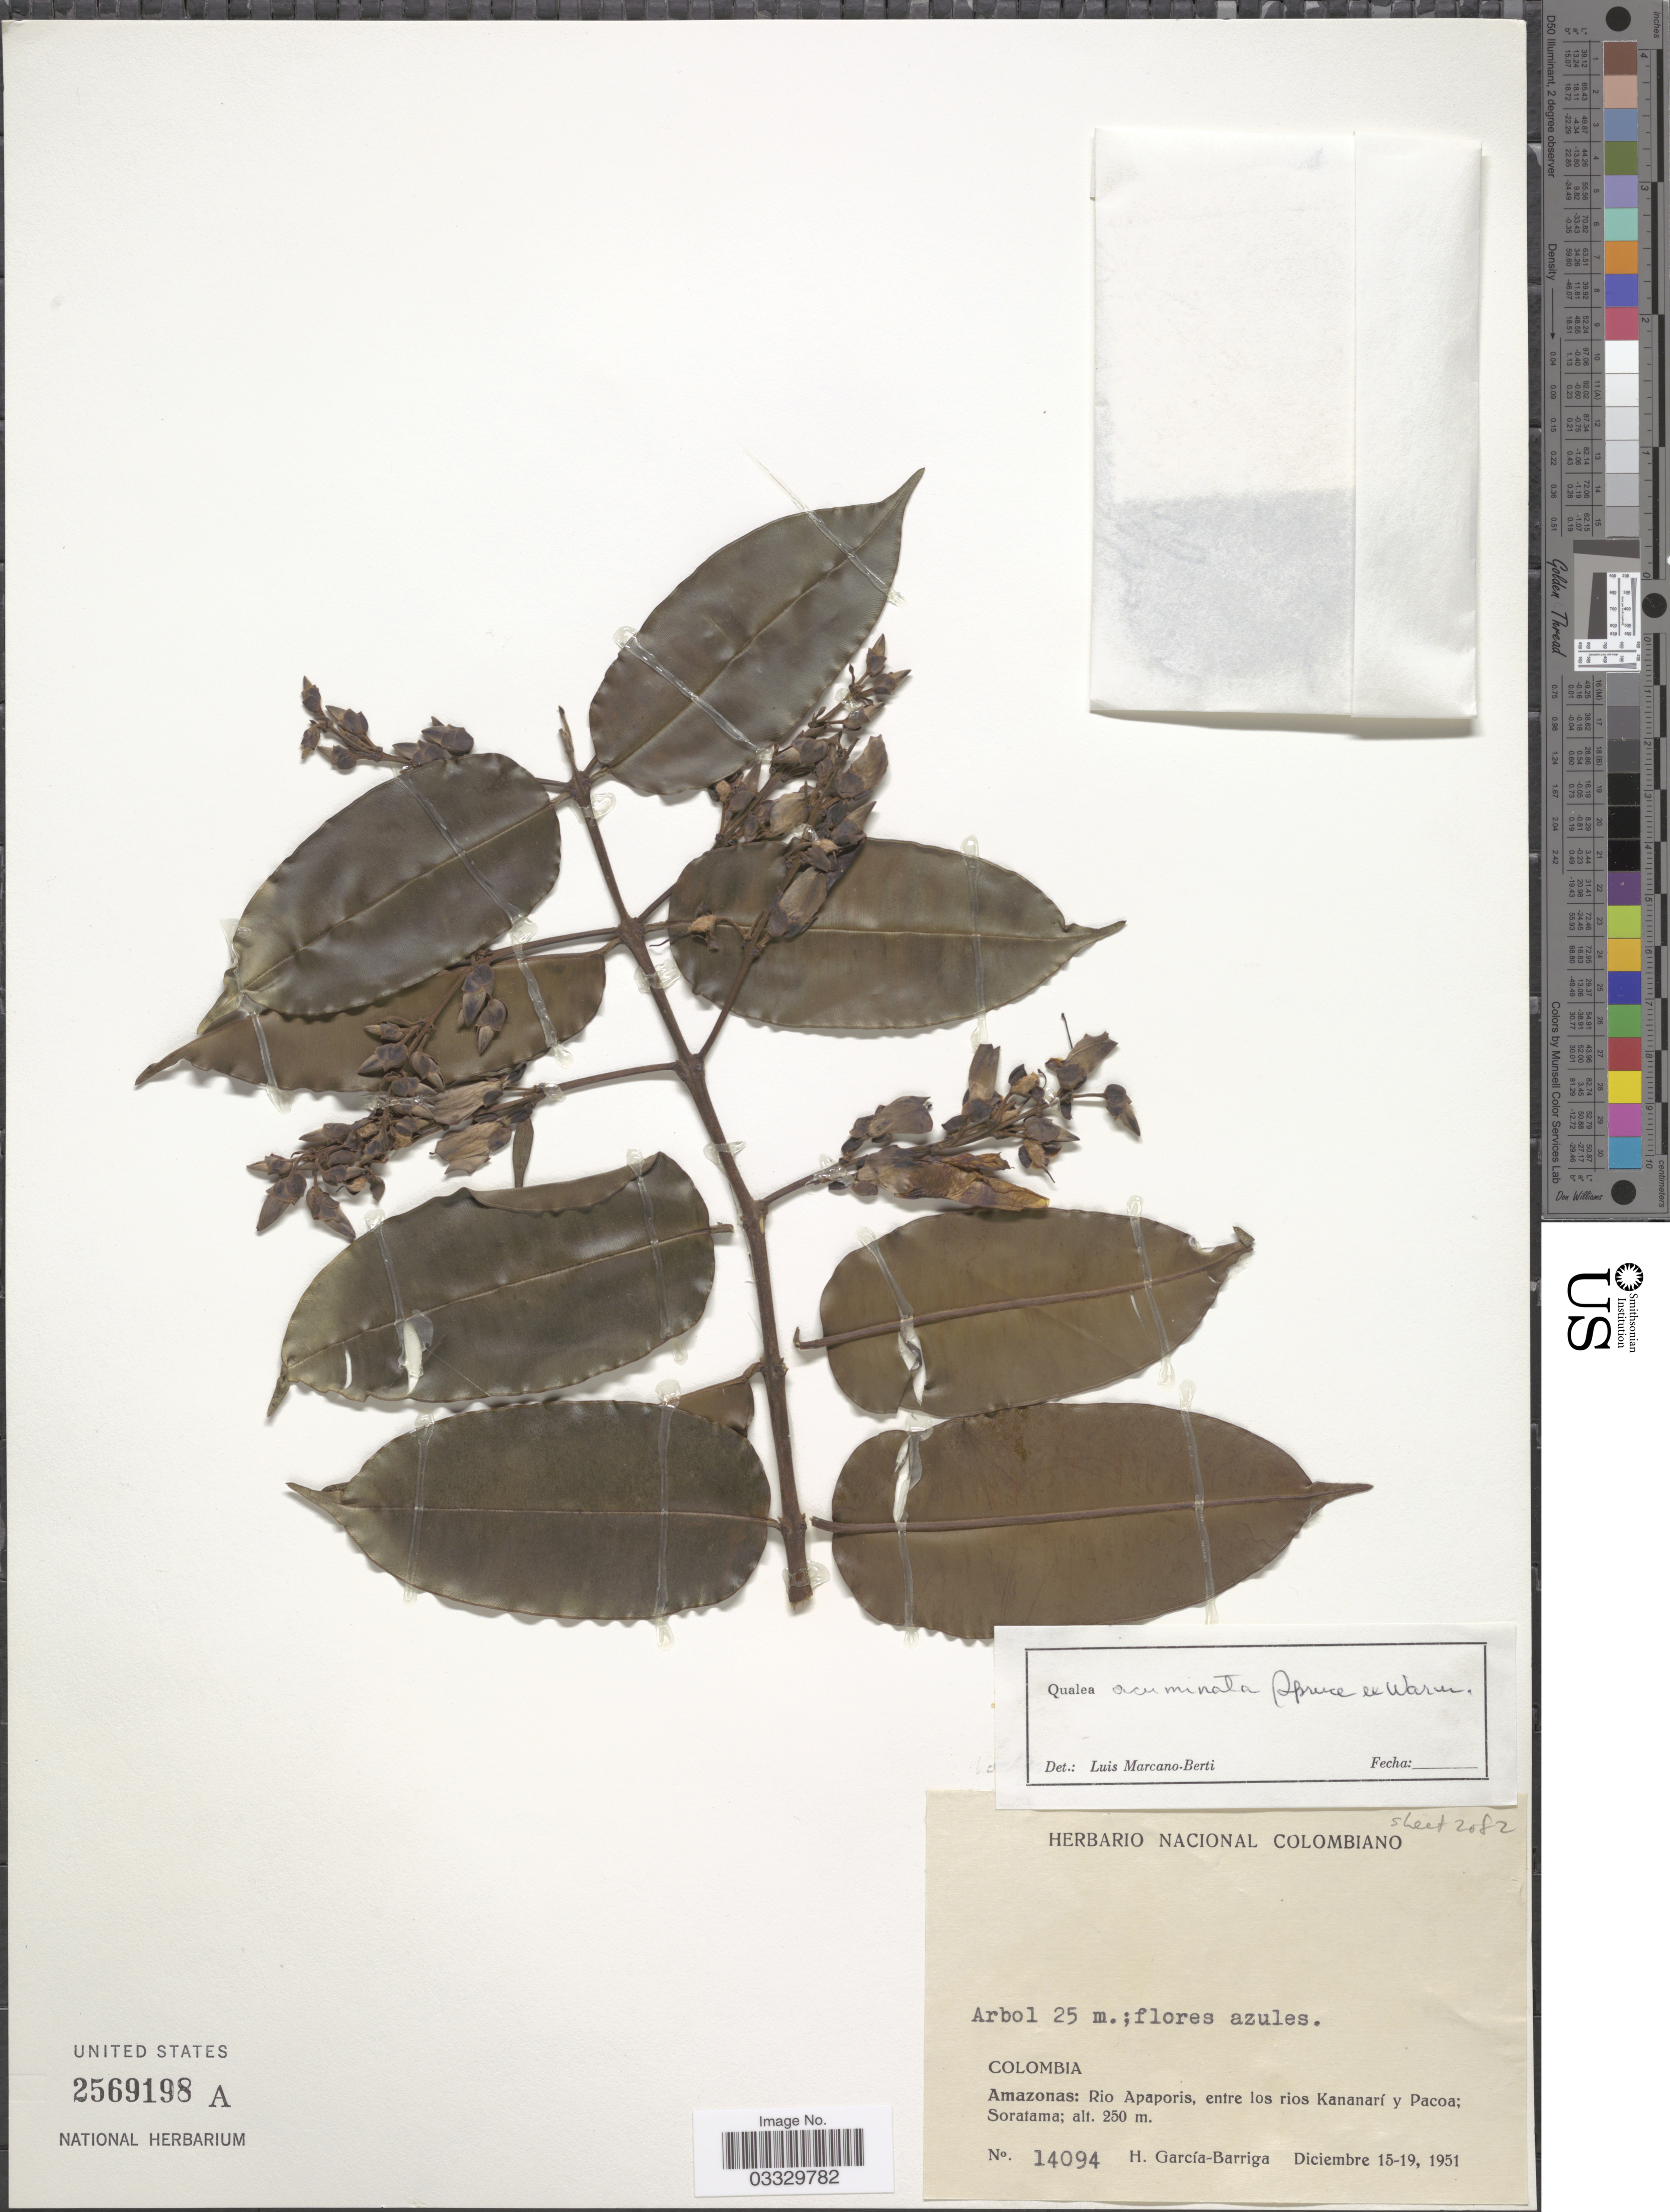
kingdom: Plantae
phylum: Tracheophyta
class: Magnoliopsida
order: Myrtales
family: Vochysiaceae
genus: Qualea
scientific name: Qualea acuminata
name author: Spruce ex Warm.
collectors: H. García Barriga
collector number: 14094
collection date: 1951-12-15/1951-12-19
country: Colombia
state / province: Amazônas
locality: Rio Apaporis, entre los rios Kananarí y Pacoa; Soratama.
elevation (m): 250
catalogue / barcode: US 2569198A